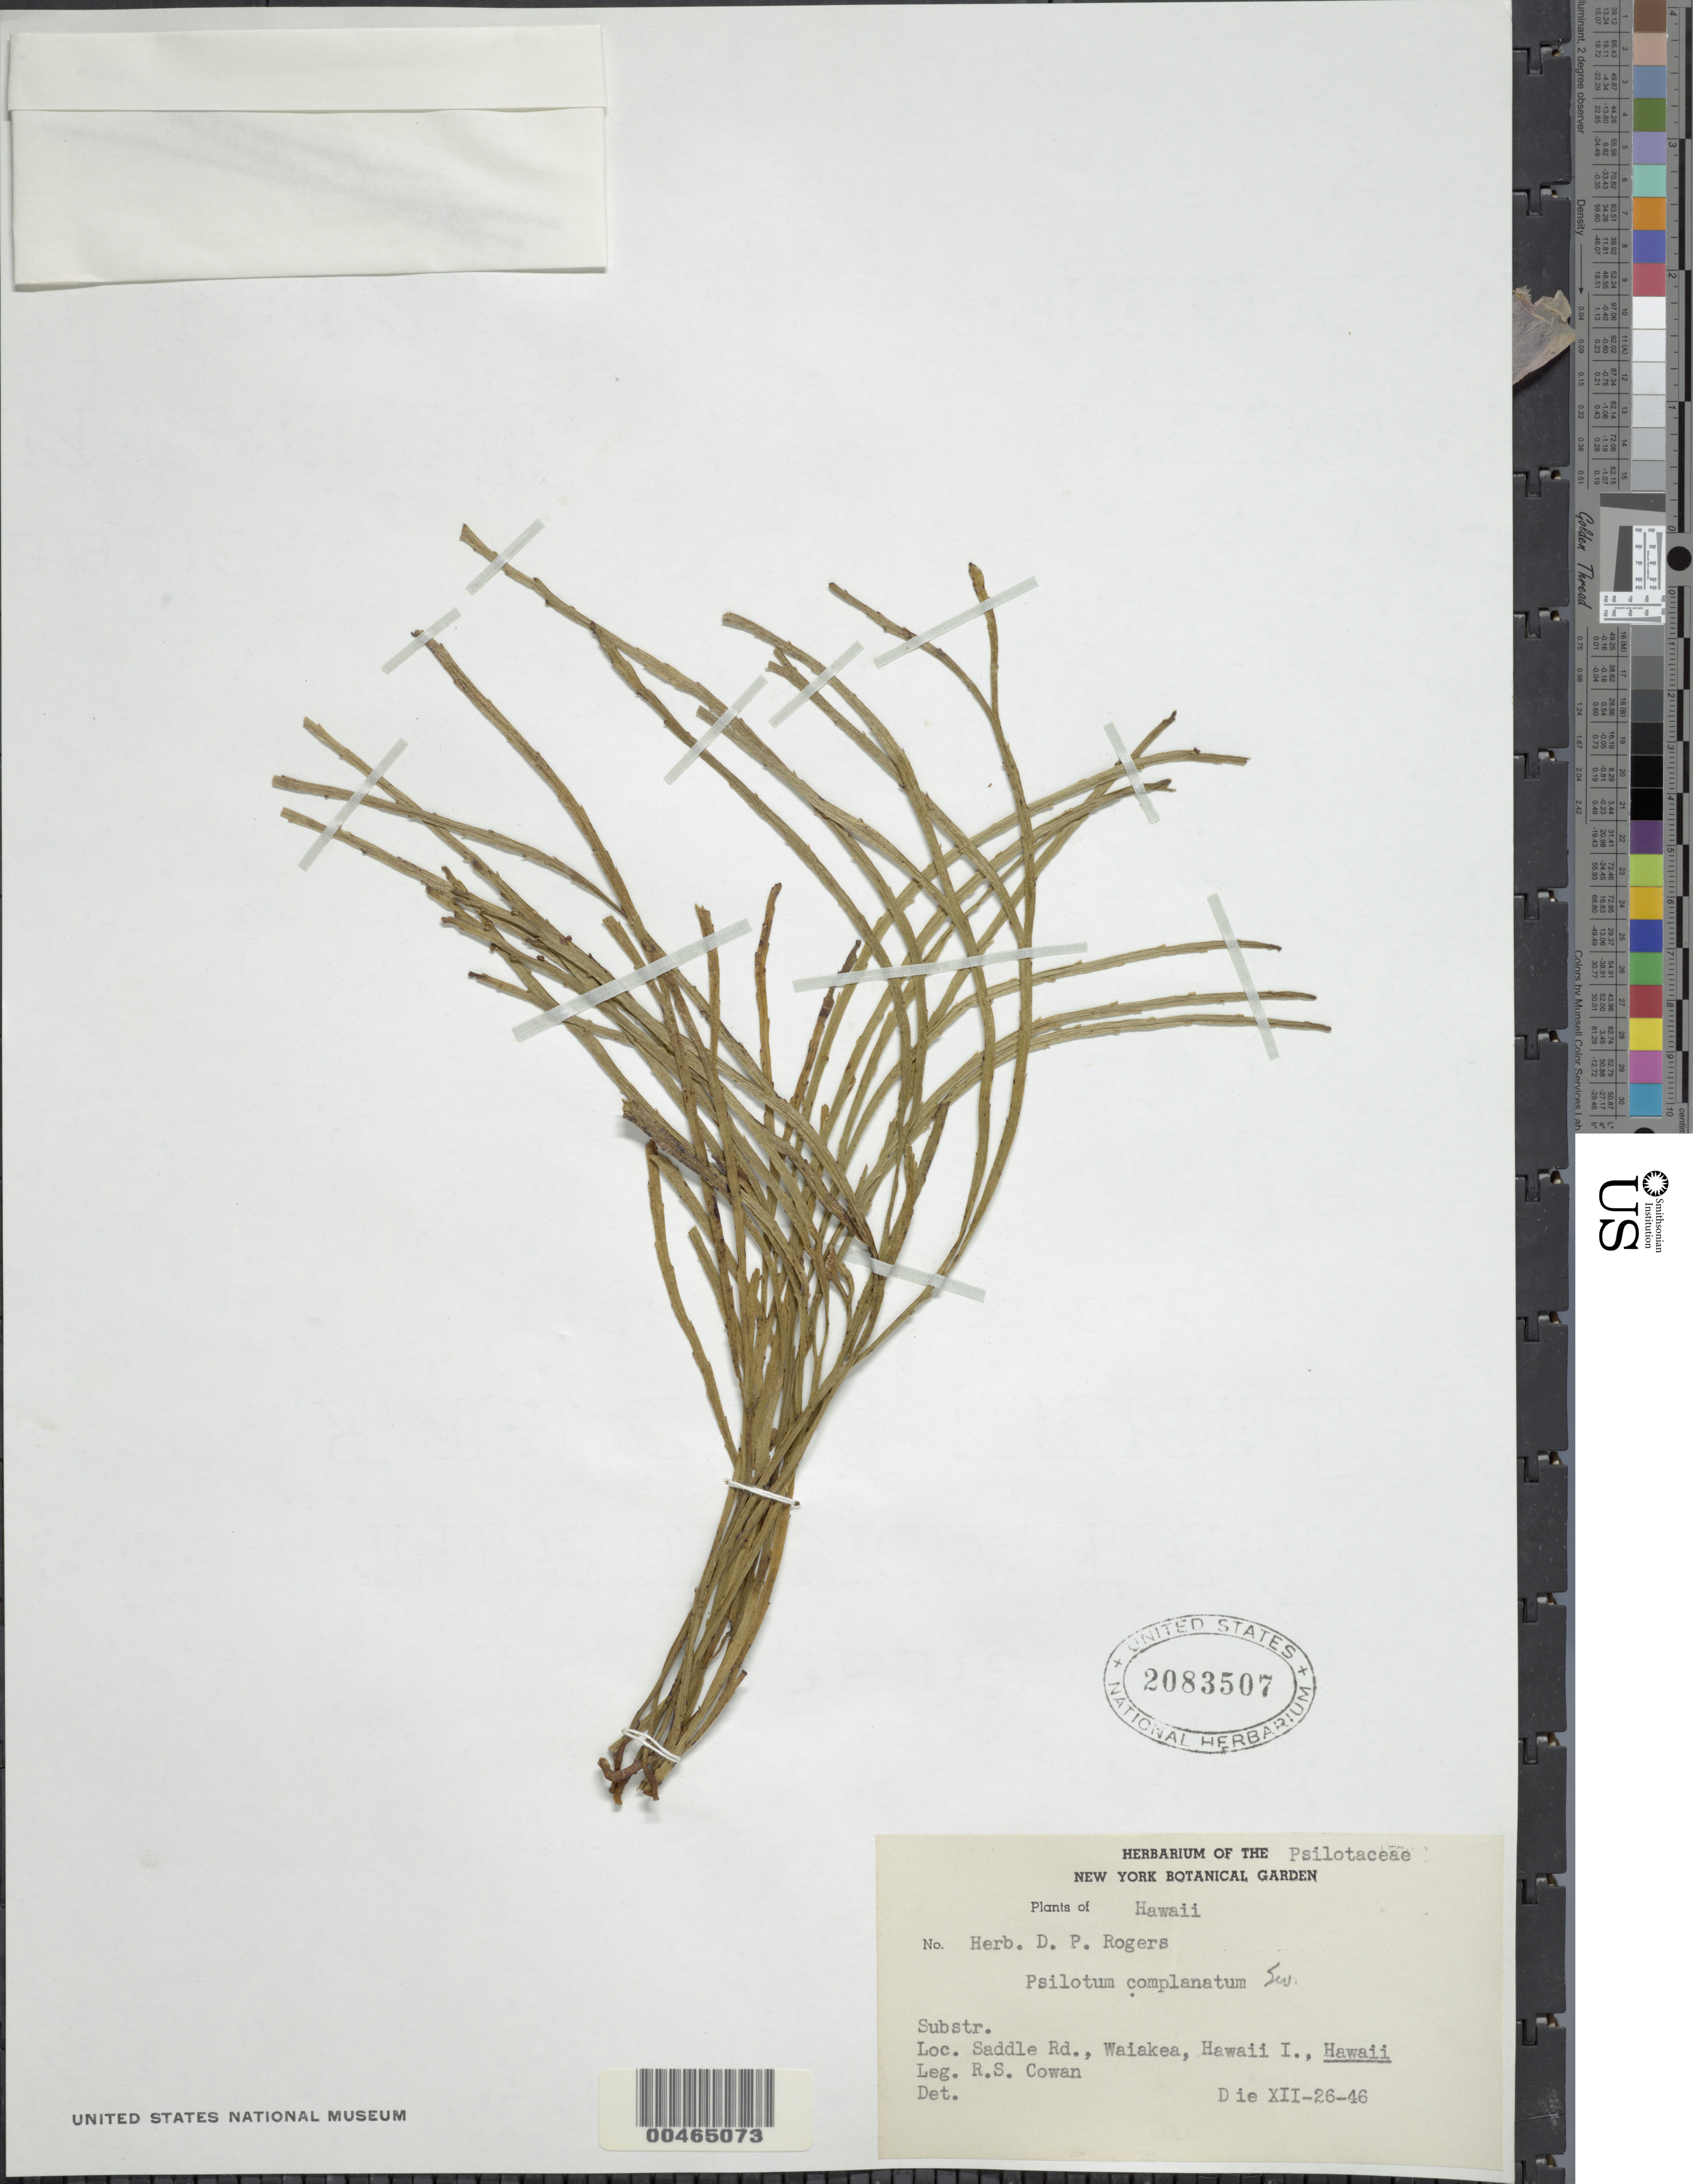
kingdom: Plantae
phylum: Tracheophyta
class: Polypodiopsida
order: Psilotales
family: Psilotaceae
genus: Psilotum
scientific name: Psilotum complanatum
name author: Sw.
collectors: R. S. Cowan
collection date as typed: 26 Dec 1946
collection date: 1946-12-26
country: United States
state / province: Hawaii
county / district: Hawaii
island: Hawaii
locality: Saddle Road, Waiakea, Hawaii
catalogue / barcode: US 2083507